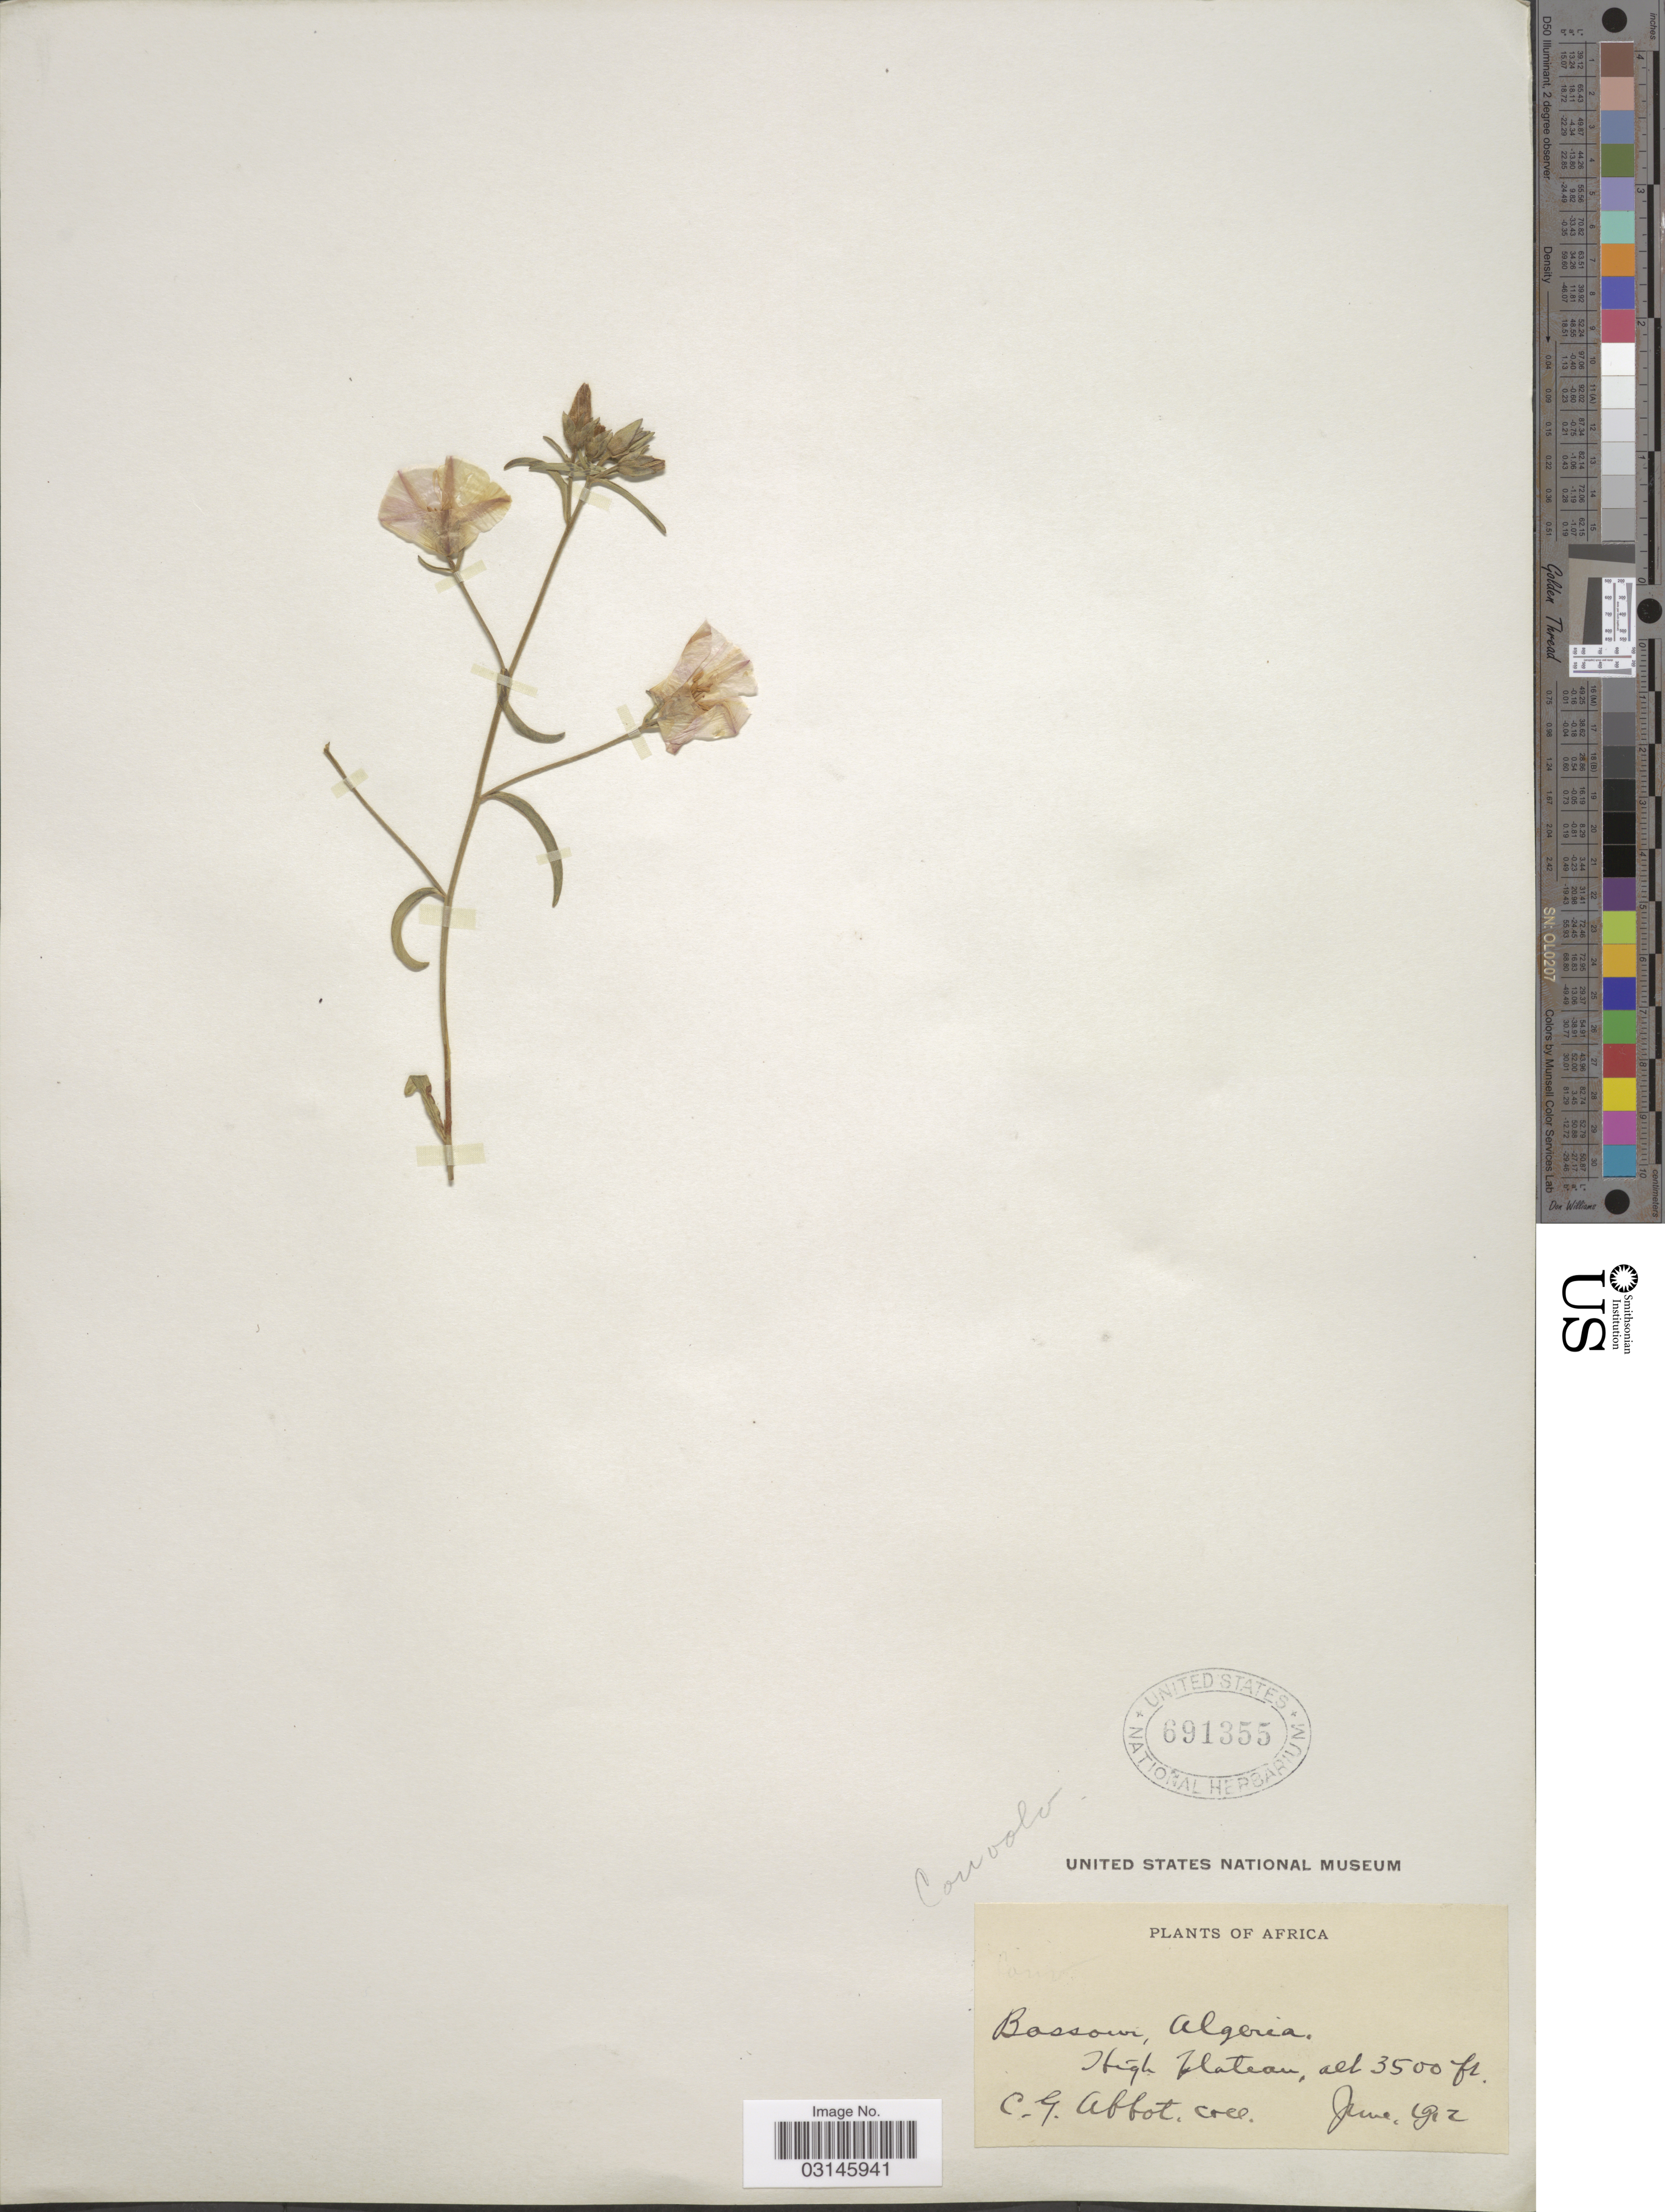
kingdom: Plantae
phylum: Tracheophyta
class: Magnoliopsida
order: Solanales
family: Convolvulaceae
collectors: C. G. Abbot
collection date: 1912-06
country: Algeria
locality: Africa, High Plateau.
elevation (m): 1067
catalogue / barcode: US 691355